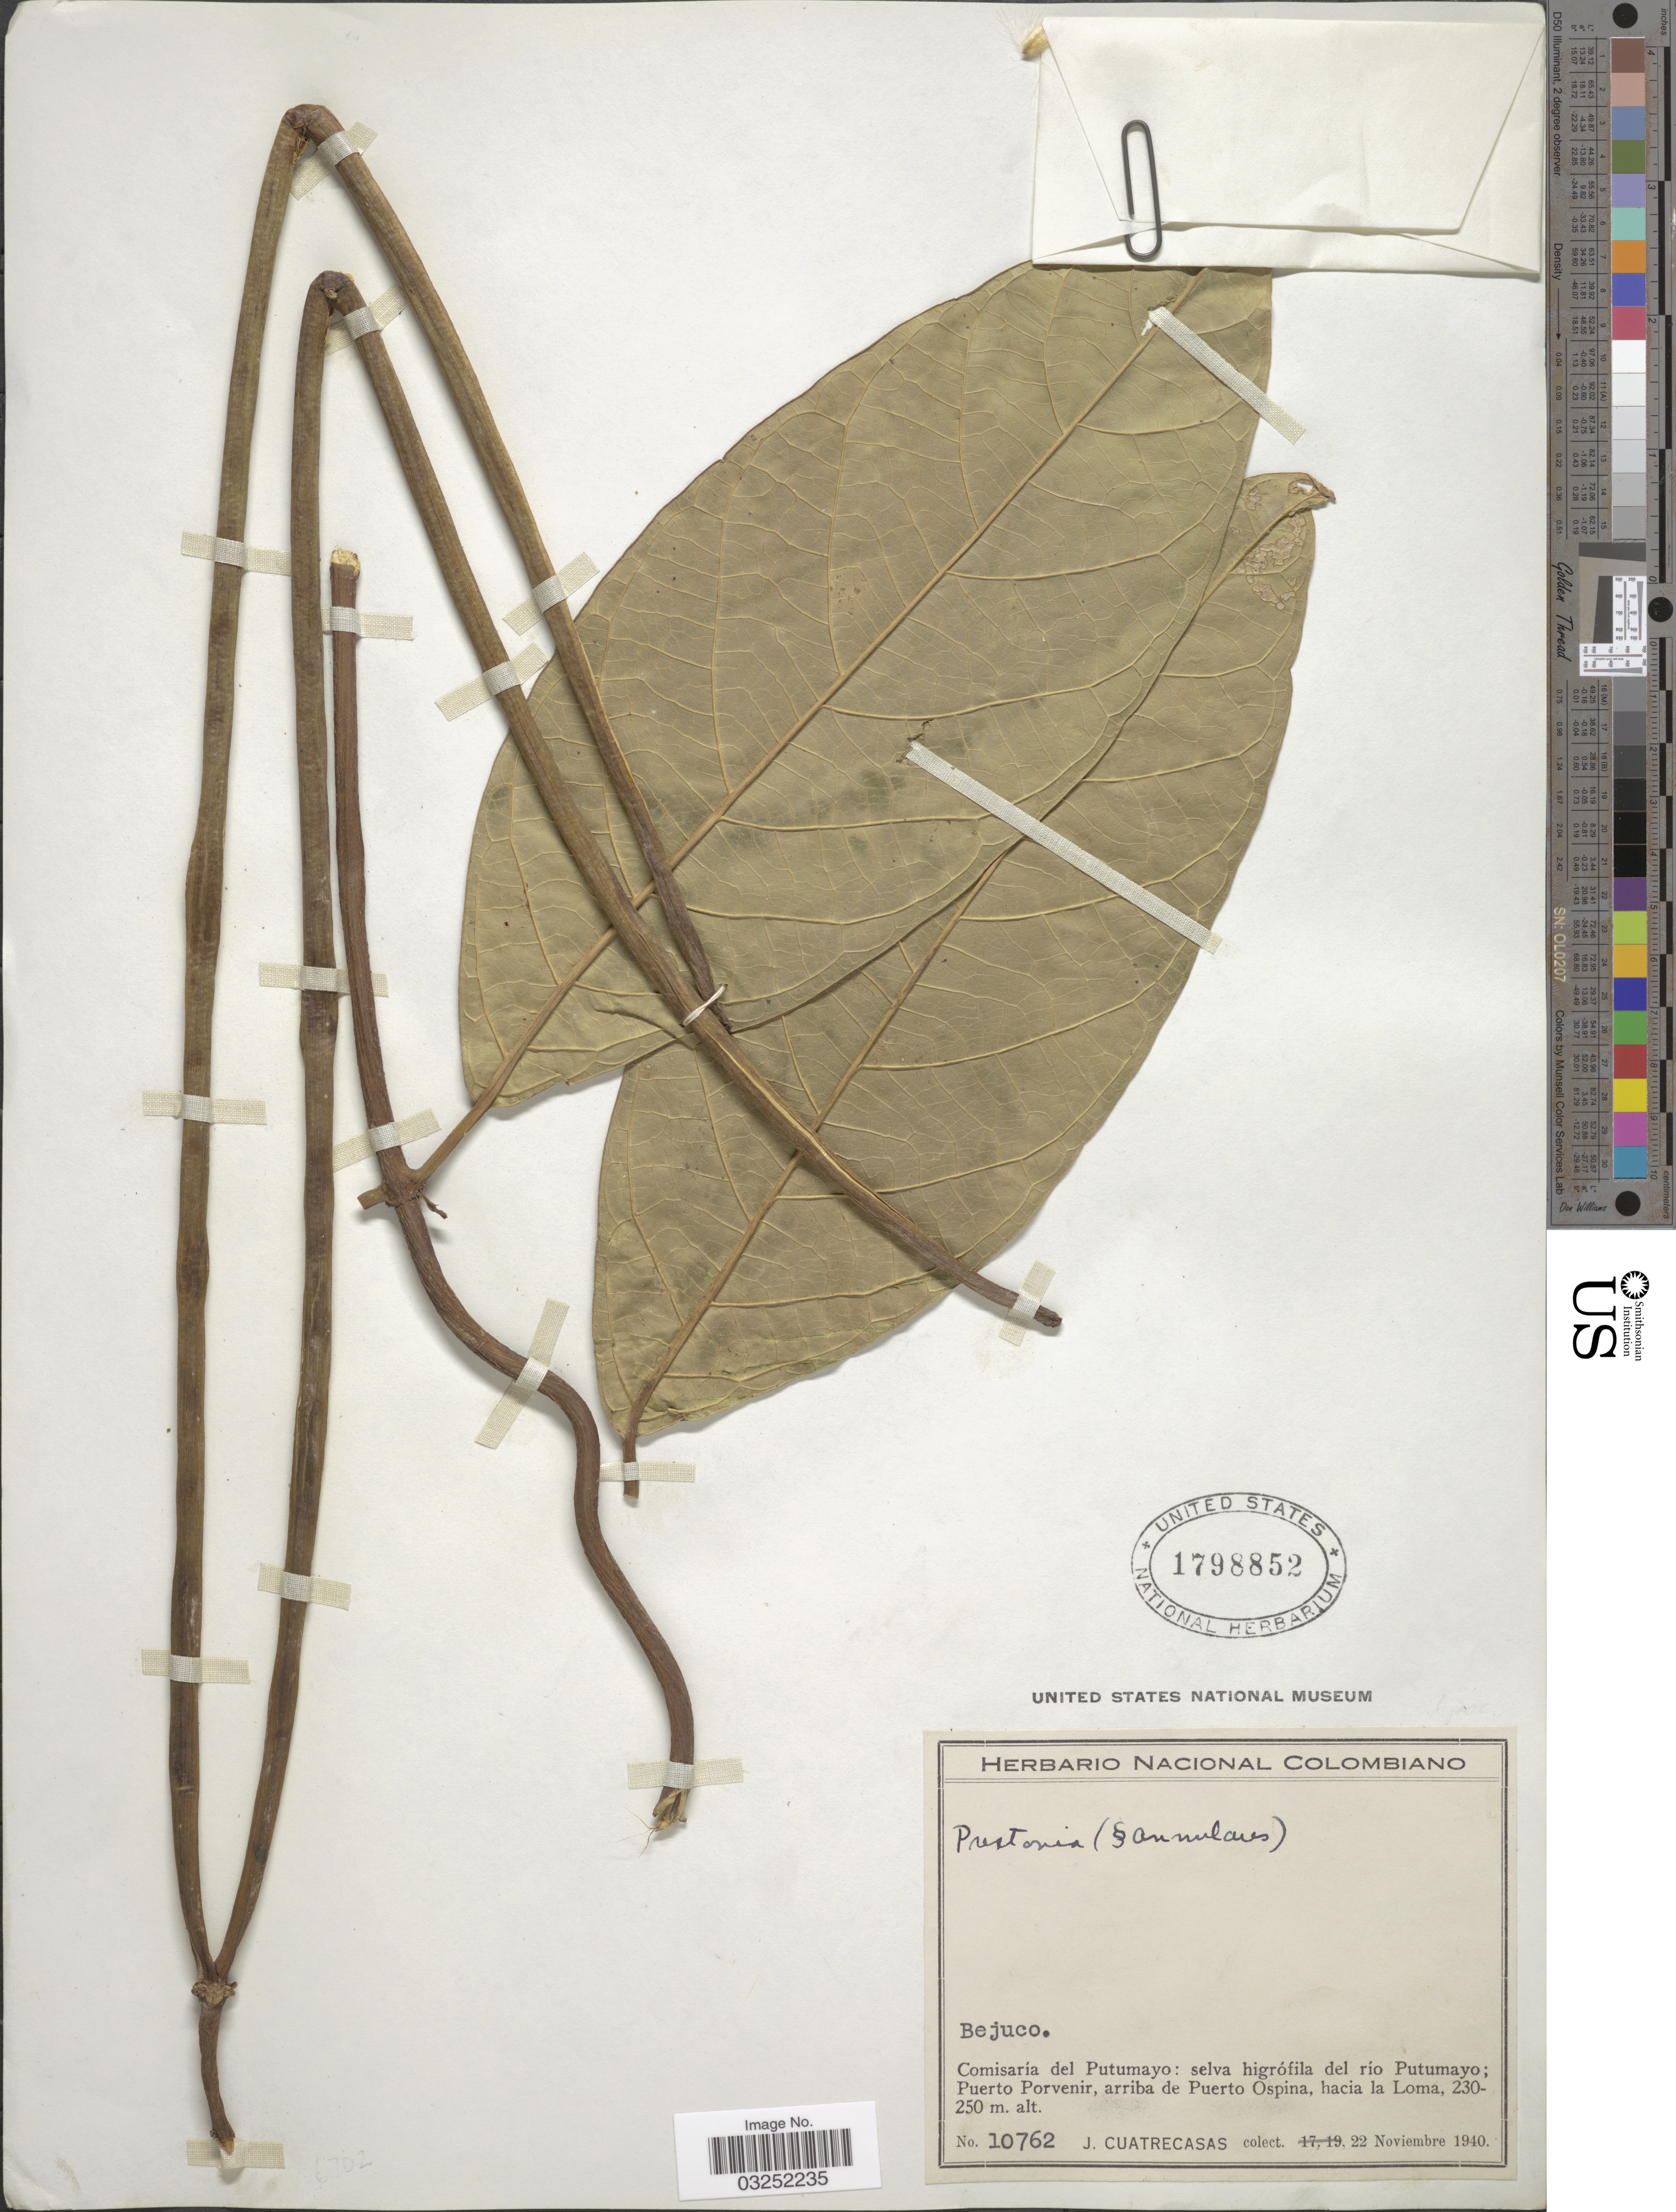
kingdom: Plantae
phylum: Tracheophyta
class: Magnoliopsida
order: Gentianales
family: Apocynaceae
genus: Prestonia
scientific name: Prestonia sp.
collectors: J. Cuatrecasas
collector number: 10726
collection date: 1940-11-22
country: Colombia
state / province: Putumayo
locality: Comisaría del Putumayo: selva higrófila del rio Putumayo; Puerto Porvenir, arriba de Puerto Ospina, hacia la Loma.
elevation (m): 230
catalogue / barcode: US 1798852